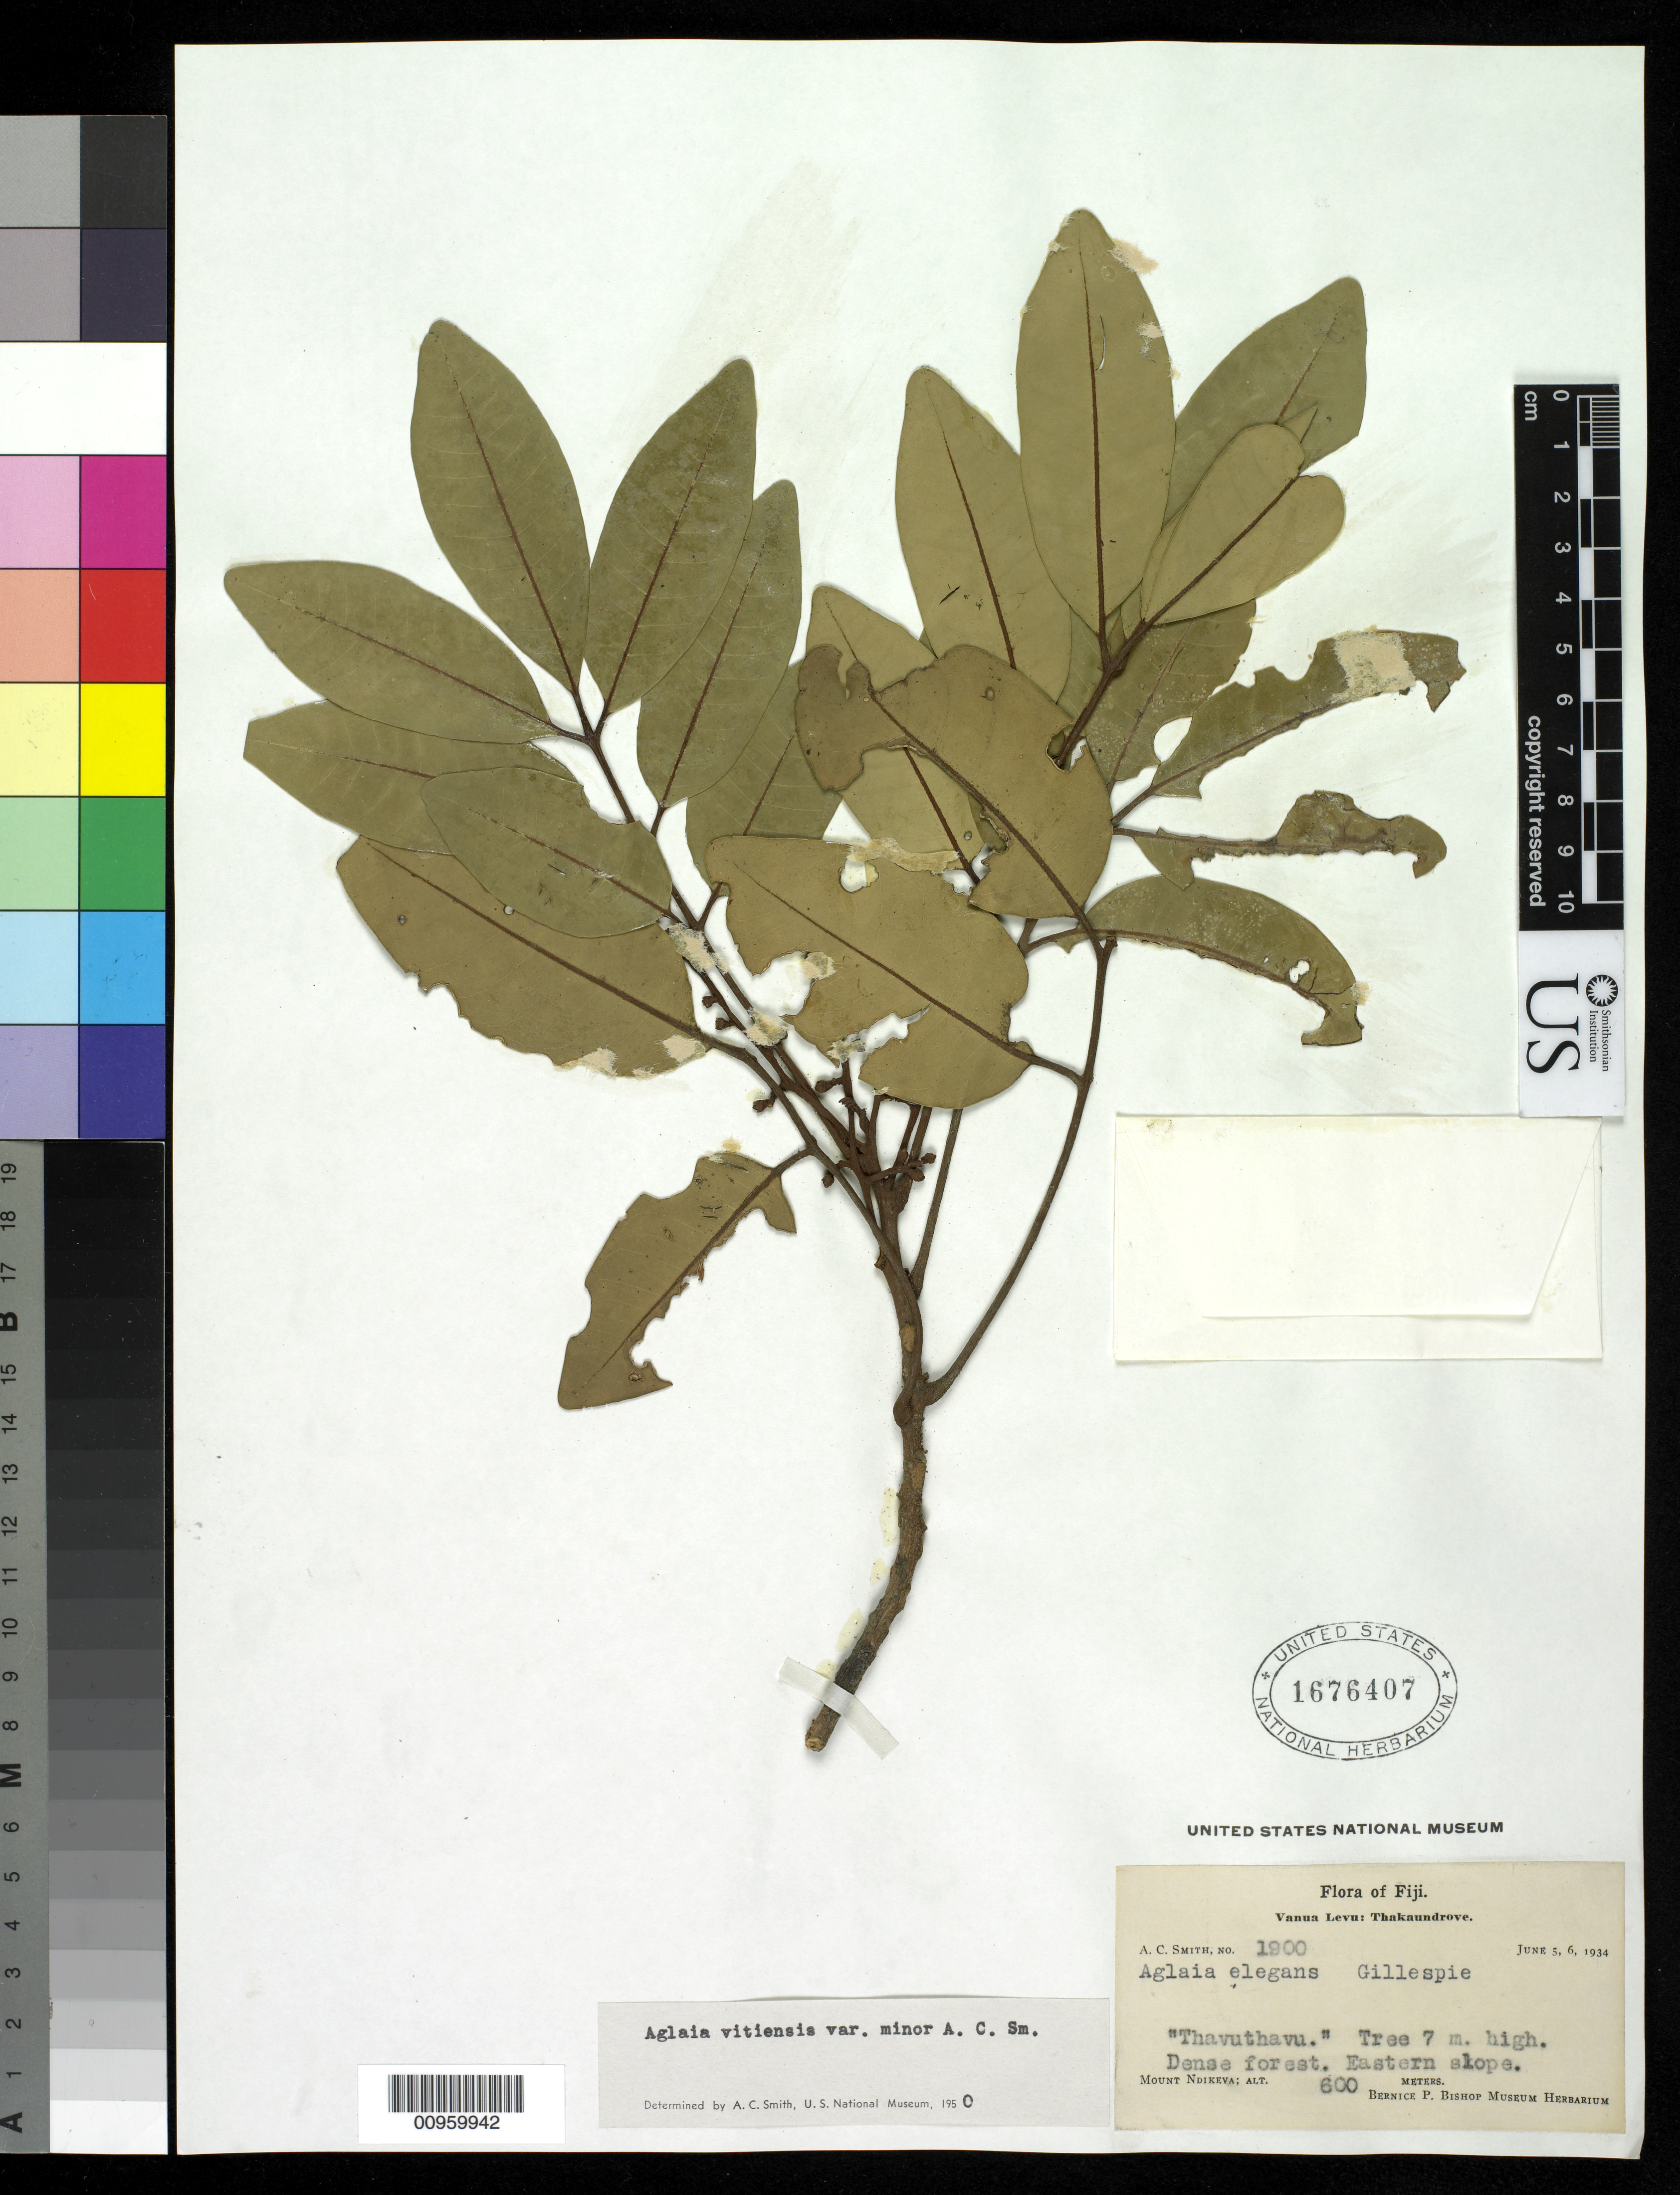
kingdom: Plantae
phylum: Tracheophyta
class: Magnoliopsida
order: Sapindales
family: Meliaceae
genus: Aglaia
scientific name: Aglaia vitiensis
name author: A.C. Sm.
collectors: C. A. Smith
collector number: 1900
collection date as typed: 05 Jun 1934 to 06 Jun 1934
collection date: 1934-06-05/1934-06-06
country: Fiji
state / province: Northern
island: Vanua Levu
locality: Thakaundrove, dense forest, eastern slope, Mt. Ndikeva.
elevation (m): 600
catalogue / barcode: US 1676407